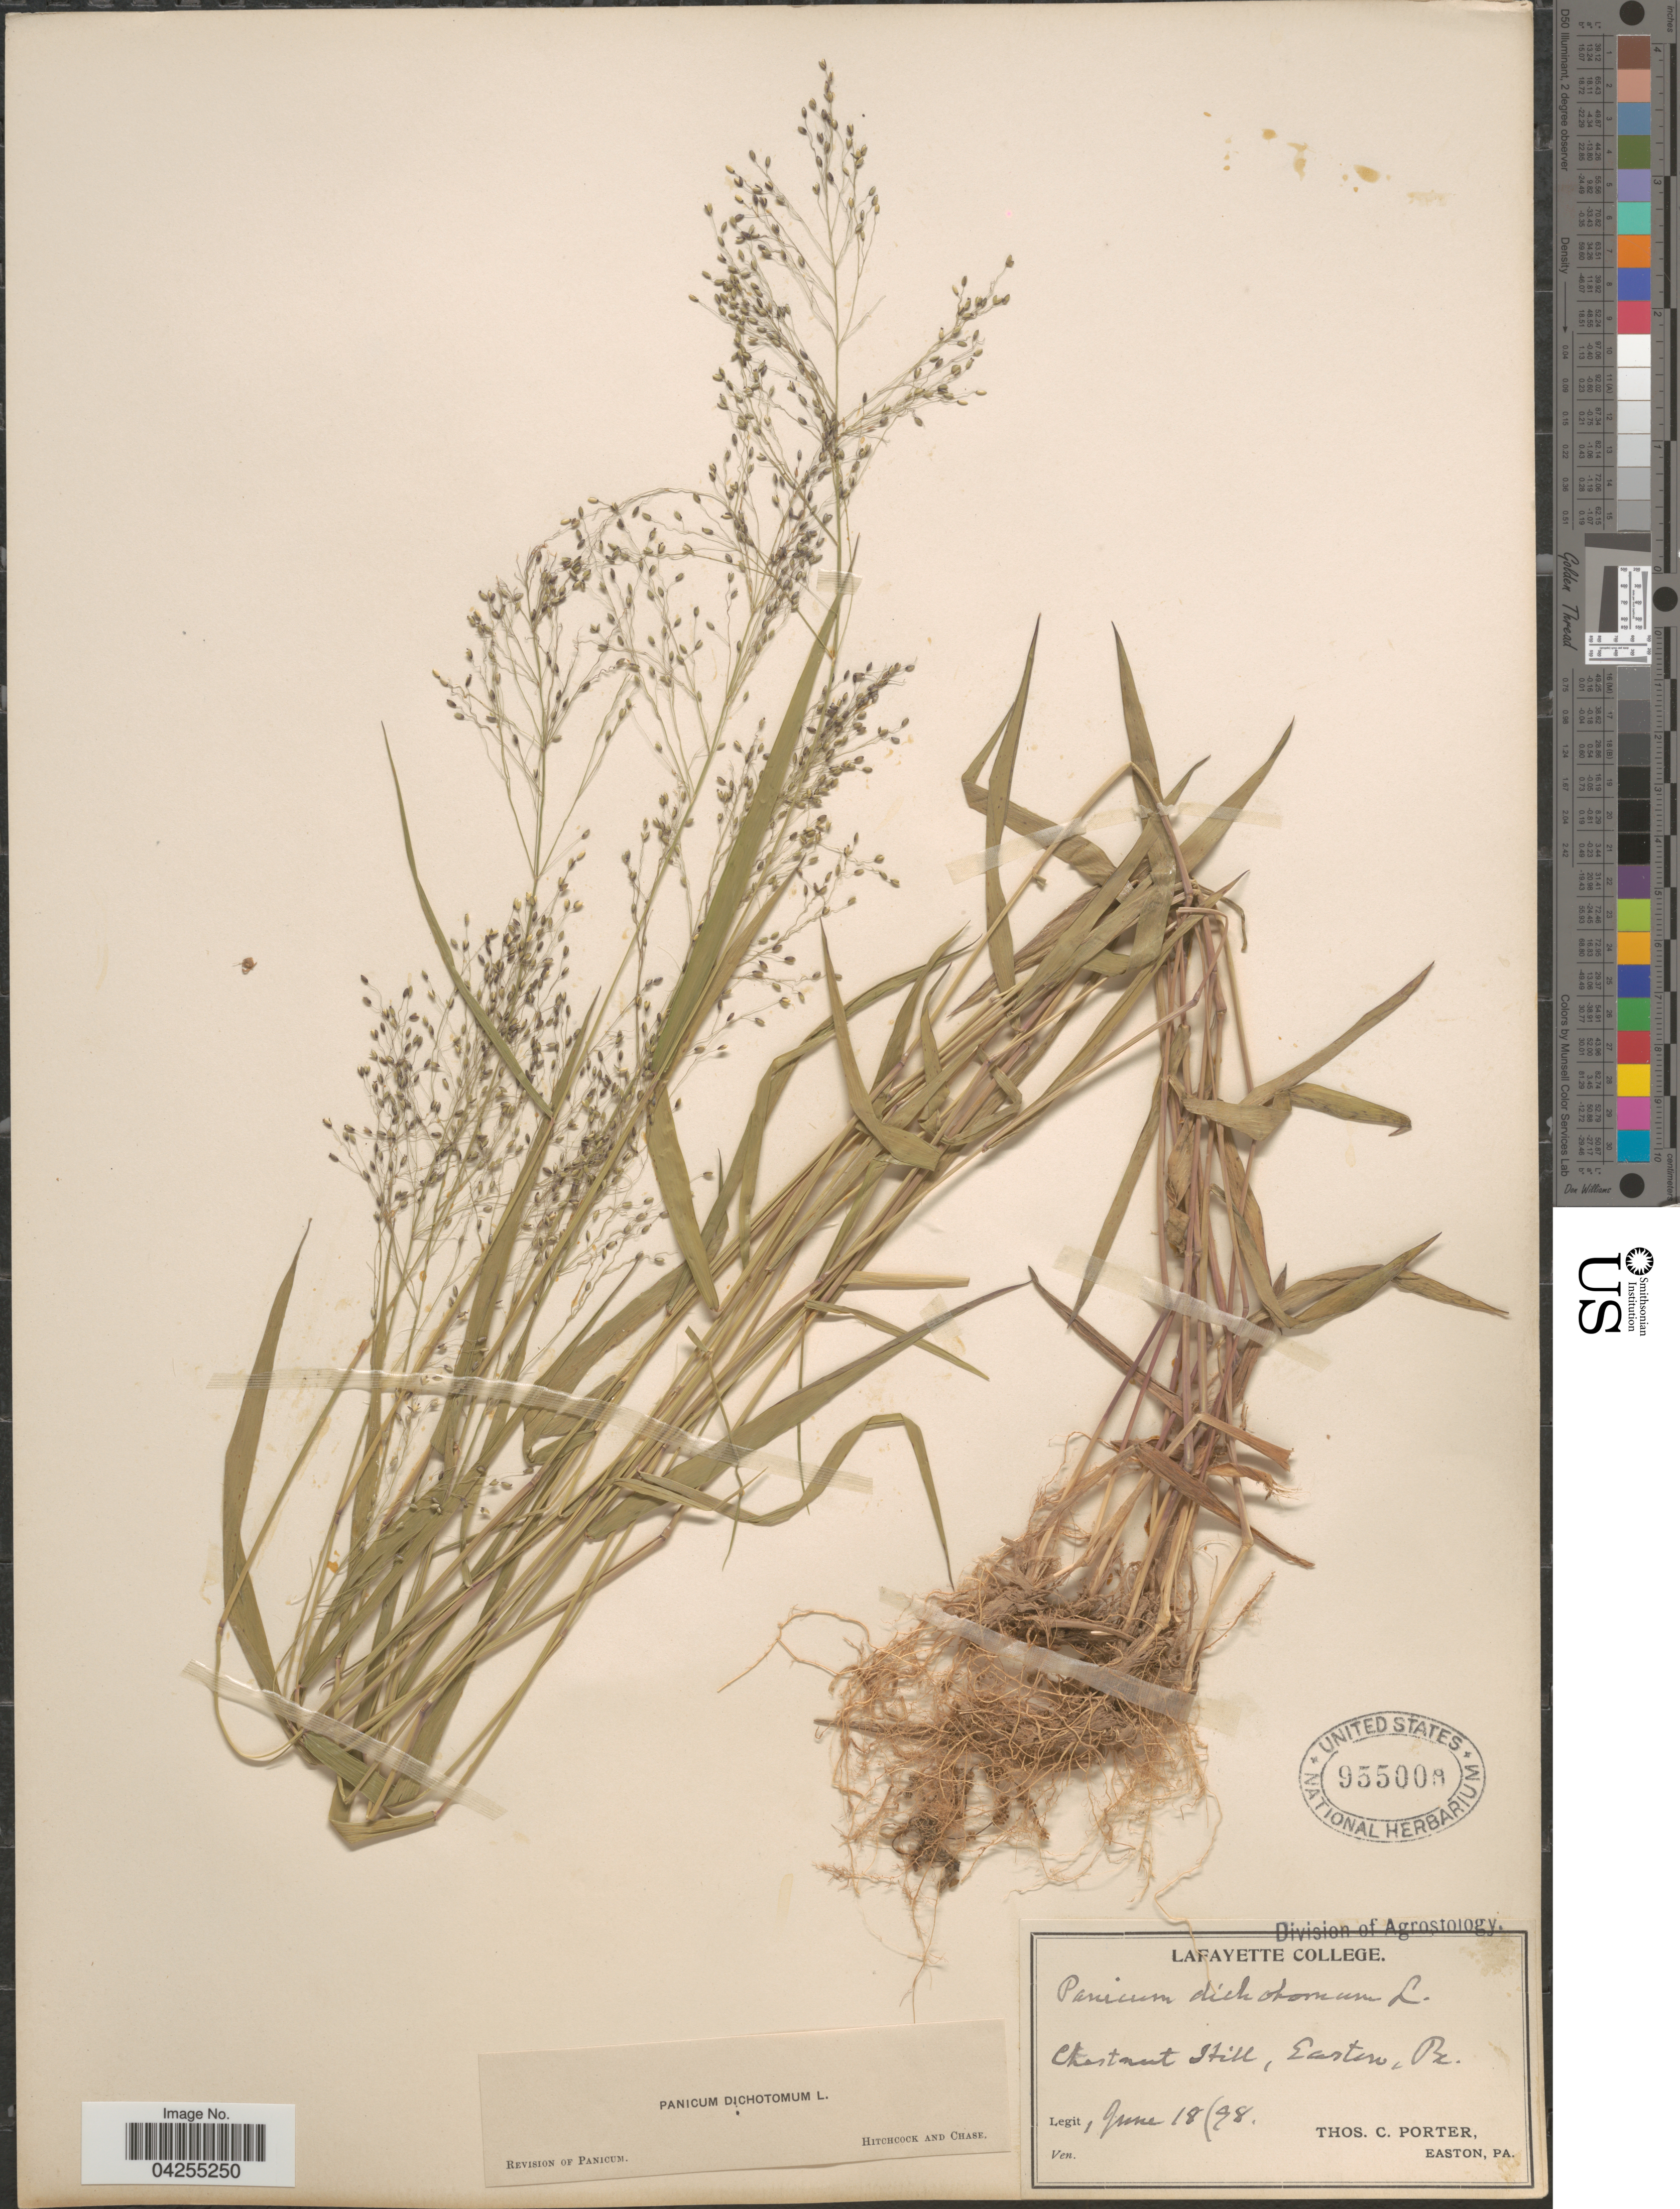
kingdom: Plantae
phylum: Tracheophyta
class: Liliopsida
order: Poales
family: Poaceae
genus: Dichanthelium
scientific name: Dichanthelium dichotomum var. dichotomum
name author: (L.) Gould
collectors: T. Porter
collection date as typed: Transcribed d/m/y: 18/6/98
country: United States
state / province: Pennsylvania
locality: Chestnut Hill, Easton.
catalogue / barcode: US 955000